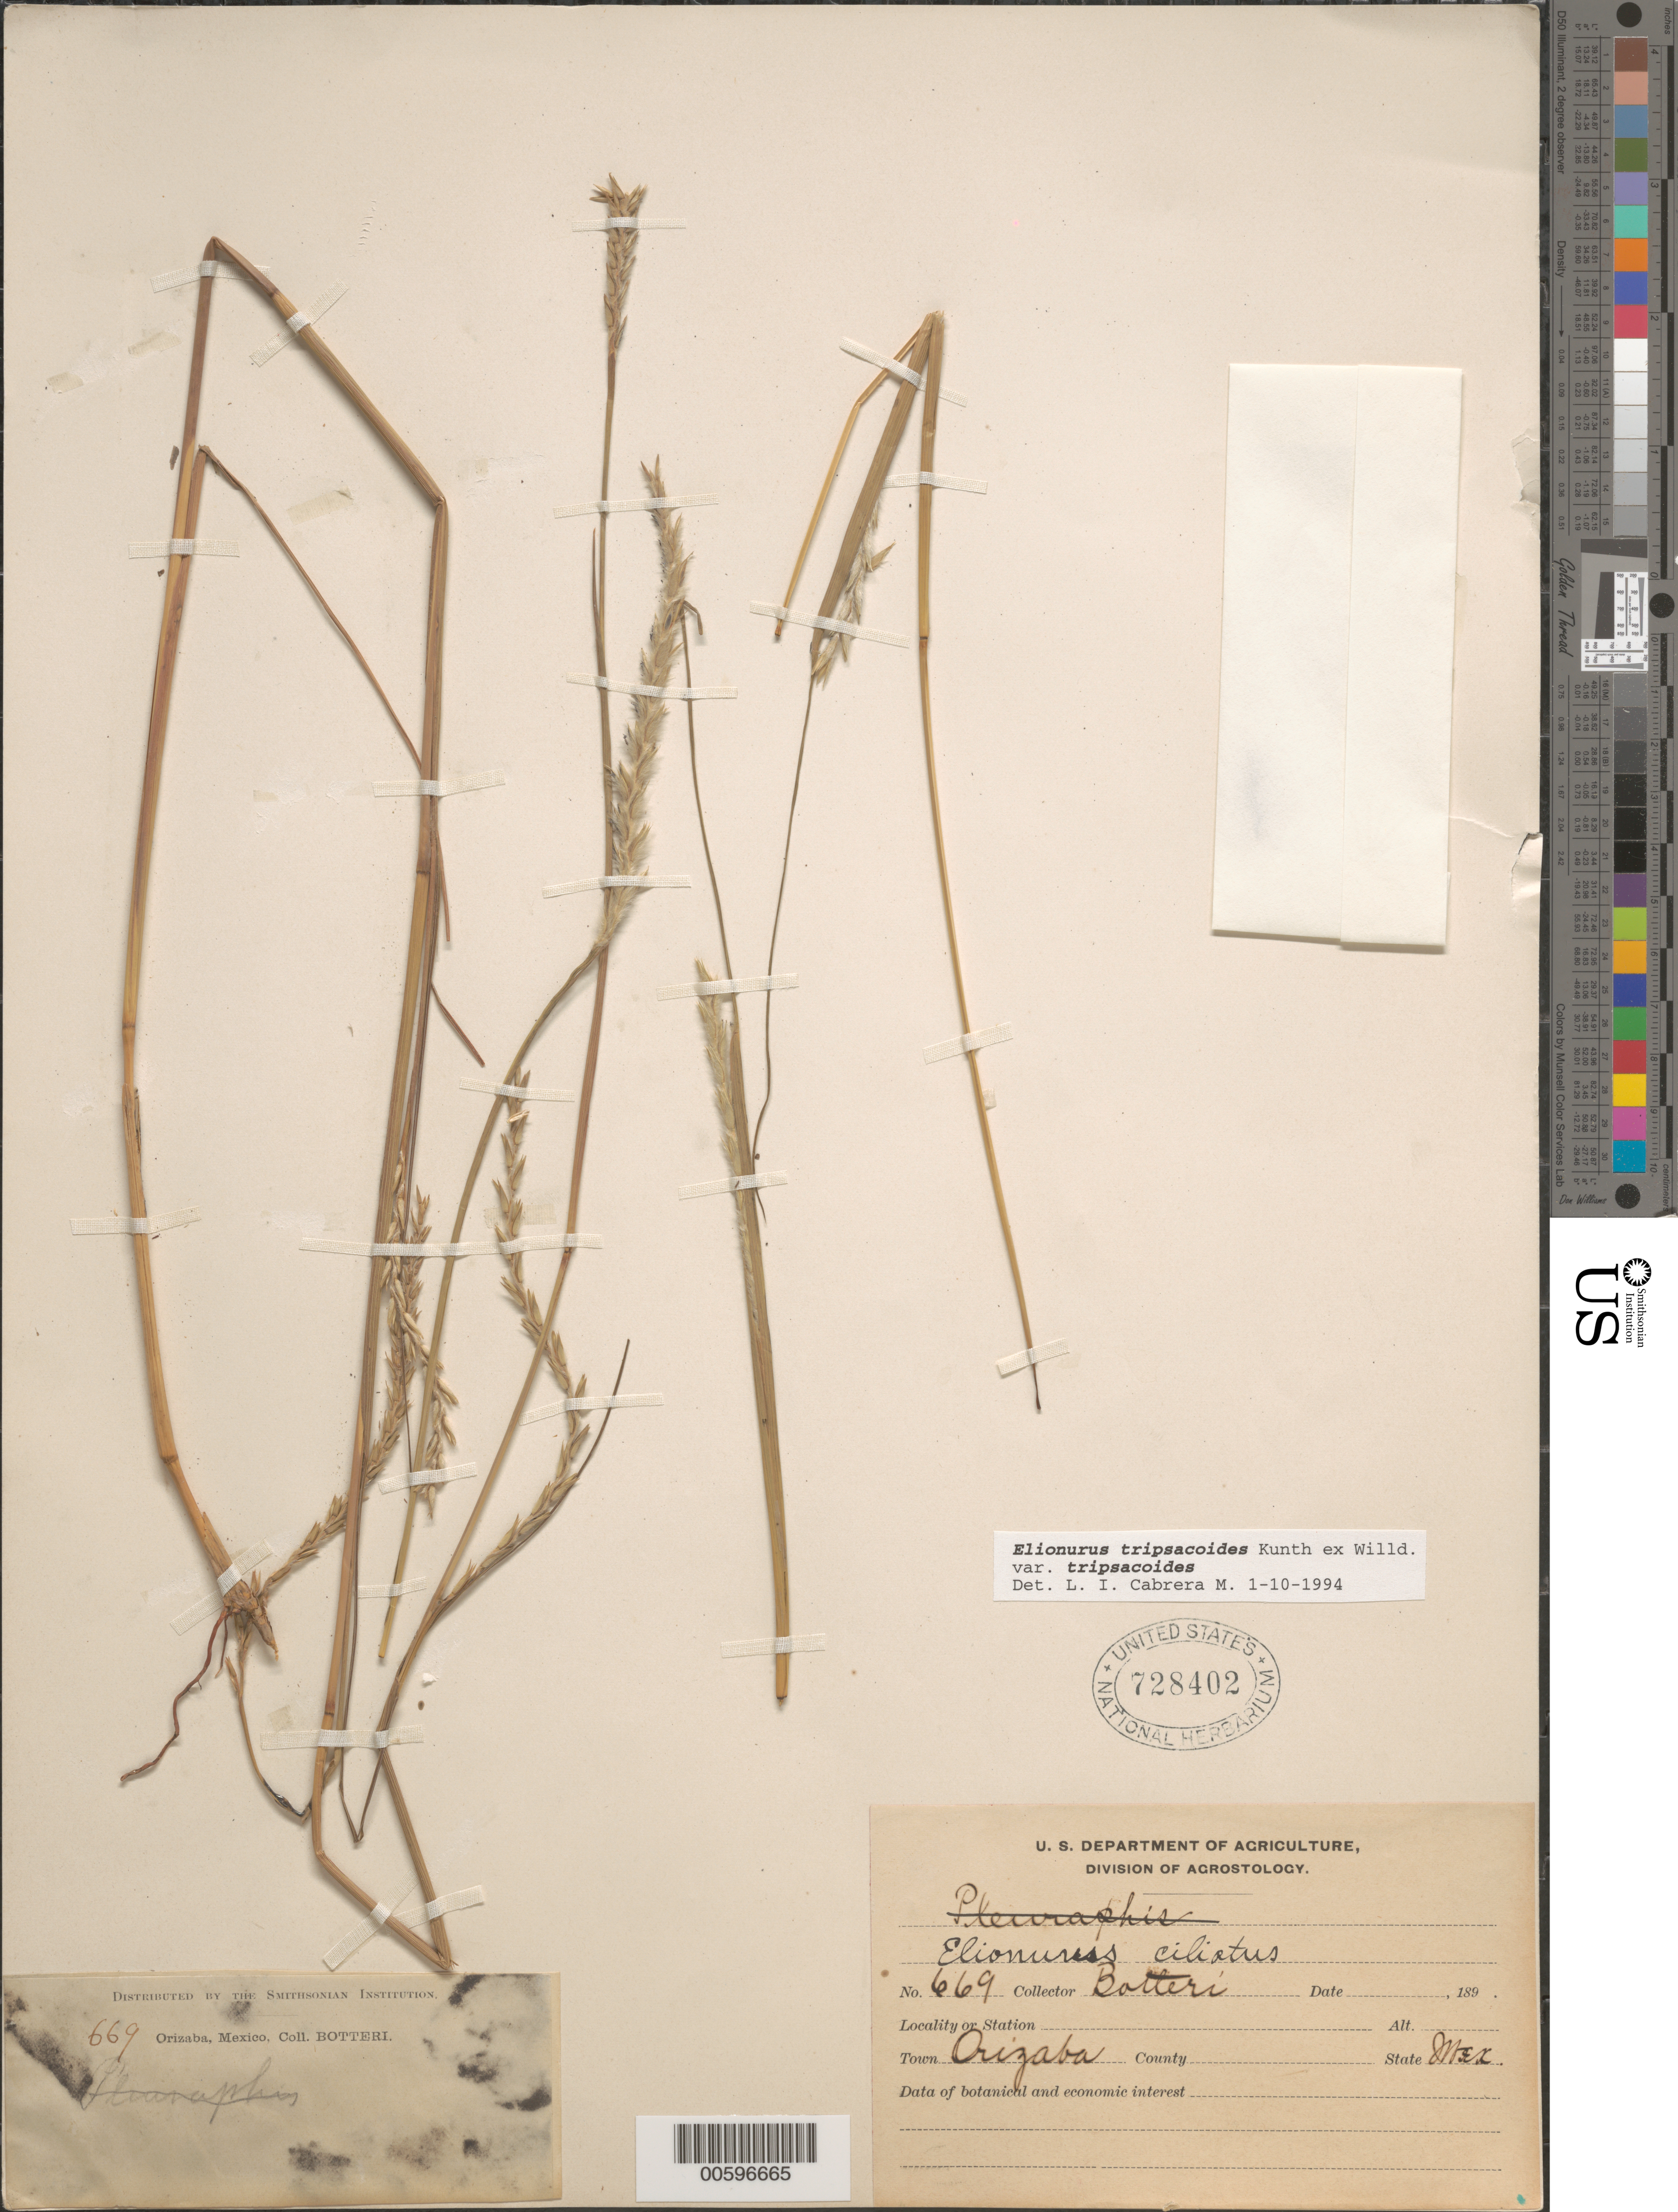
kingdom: Plantae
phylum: Tracheophyta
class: Liliopsida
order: Poales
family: Poaceae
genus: Elionurus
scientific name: Elionurus tripsacoides var. tripsacoides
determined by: Cabrera M., L. I.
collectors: -. Botteri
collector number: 669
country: Mexico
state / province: Veracruz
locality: Orizaba.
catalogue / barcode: US 728402